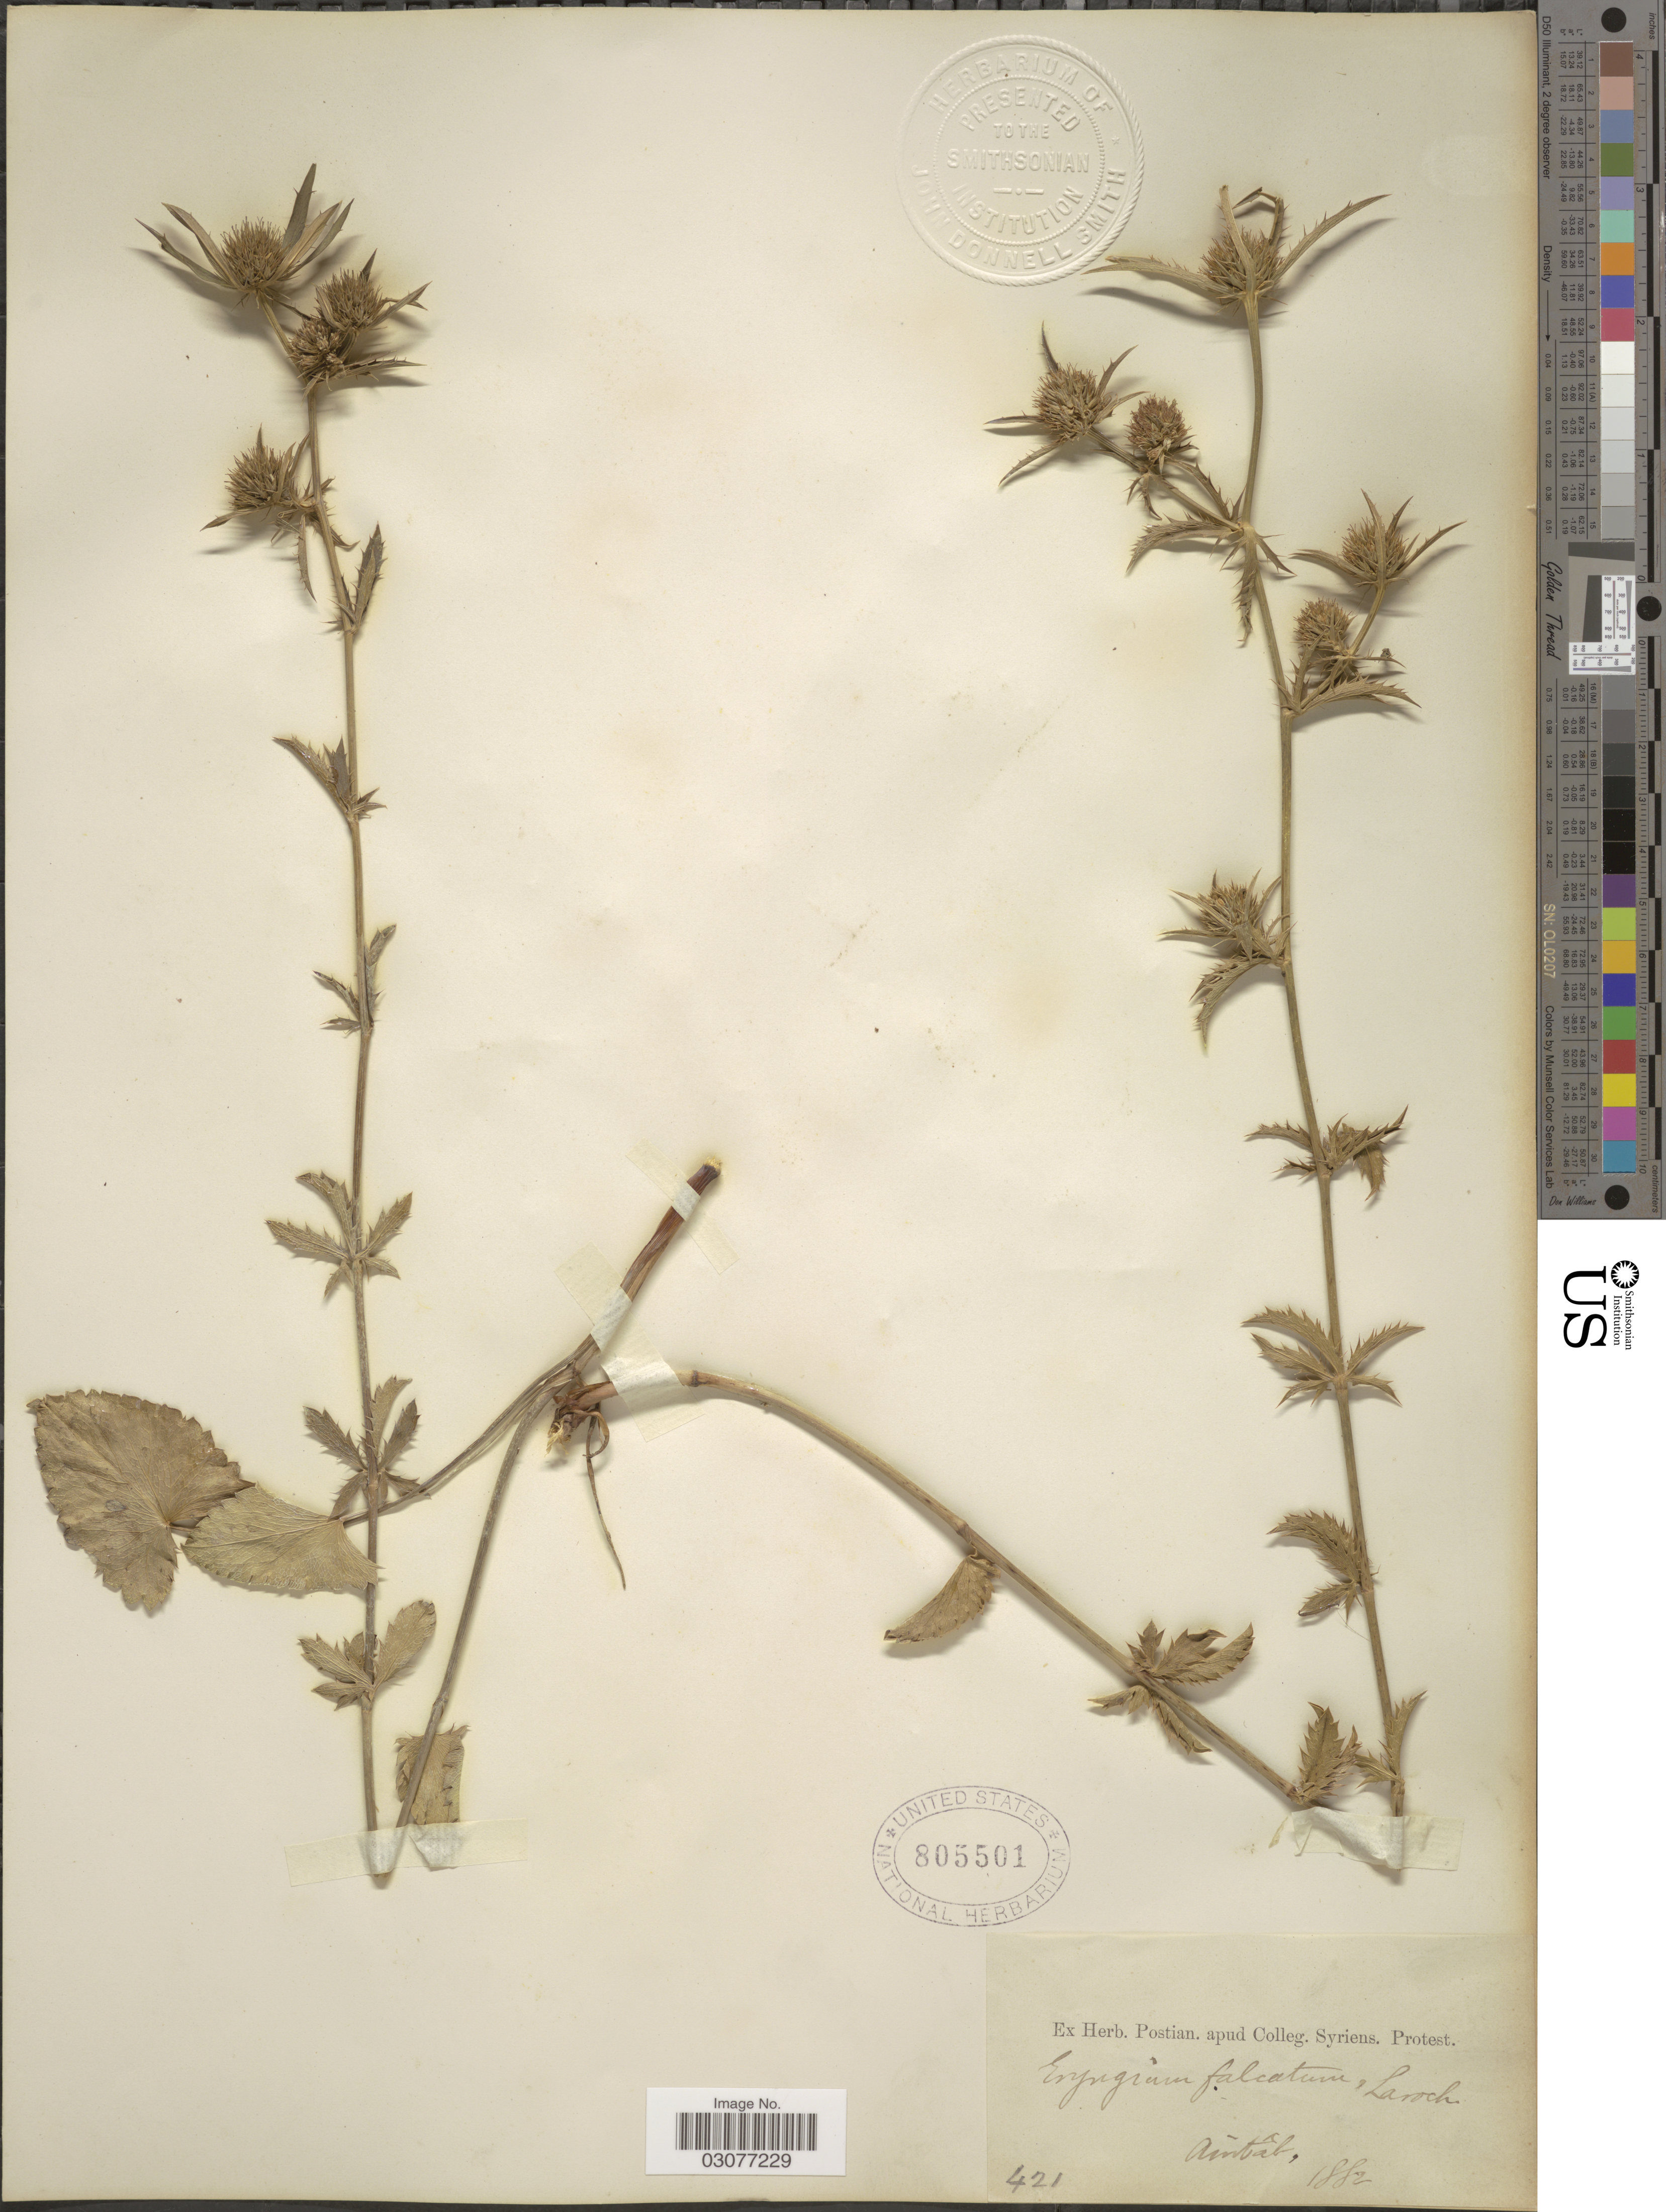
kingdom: Plantae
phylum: Tracheophyta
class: Magnoliopsida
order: Apiales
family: Apiaceae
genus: Eryngium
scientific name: Eryngium falcatum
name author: F. Delaroche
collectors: ex herb. Postian. apud Colleg. Syriens. Protest. USE "Fannie P. A. Shepard" (10308853) AS PRIMARY COLLECTOR INSTEAD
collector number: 421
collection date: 1882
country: Turkey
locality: Aintâb.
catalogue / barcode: US 805501